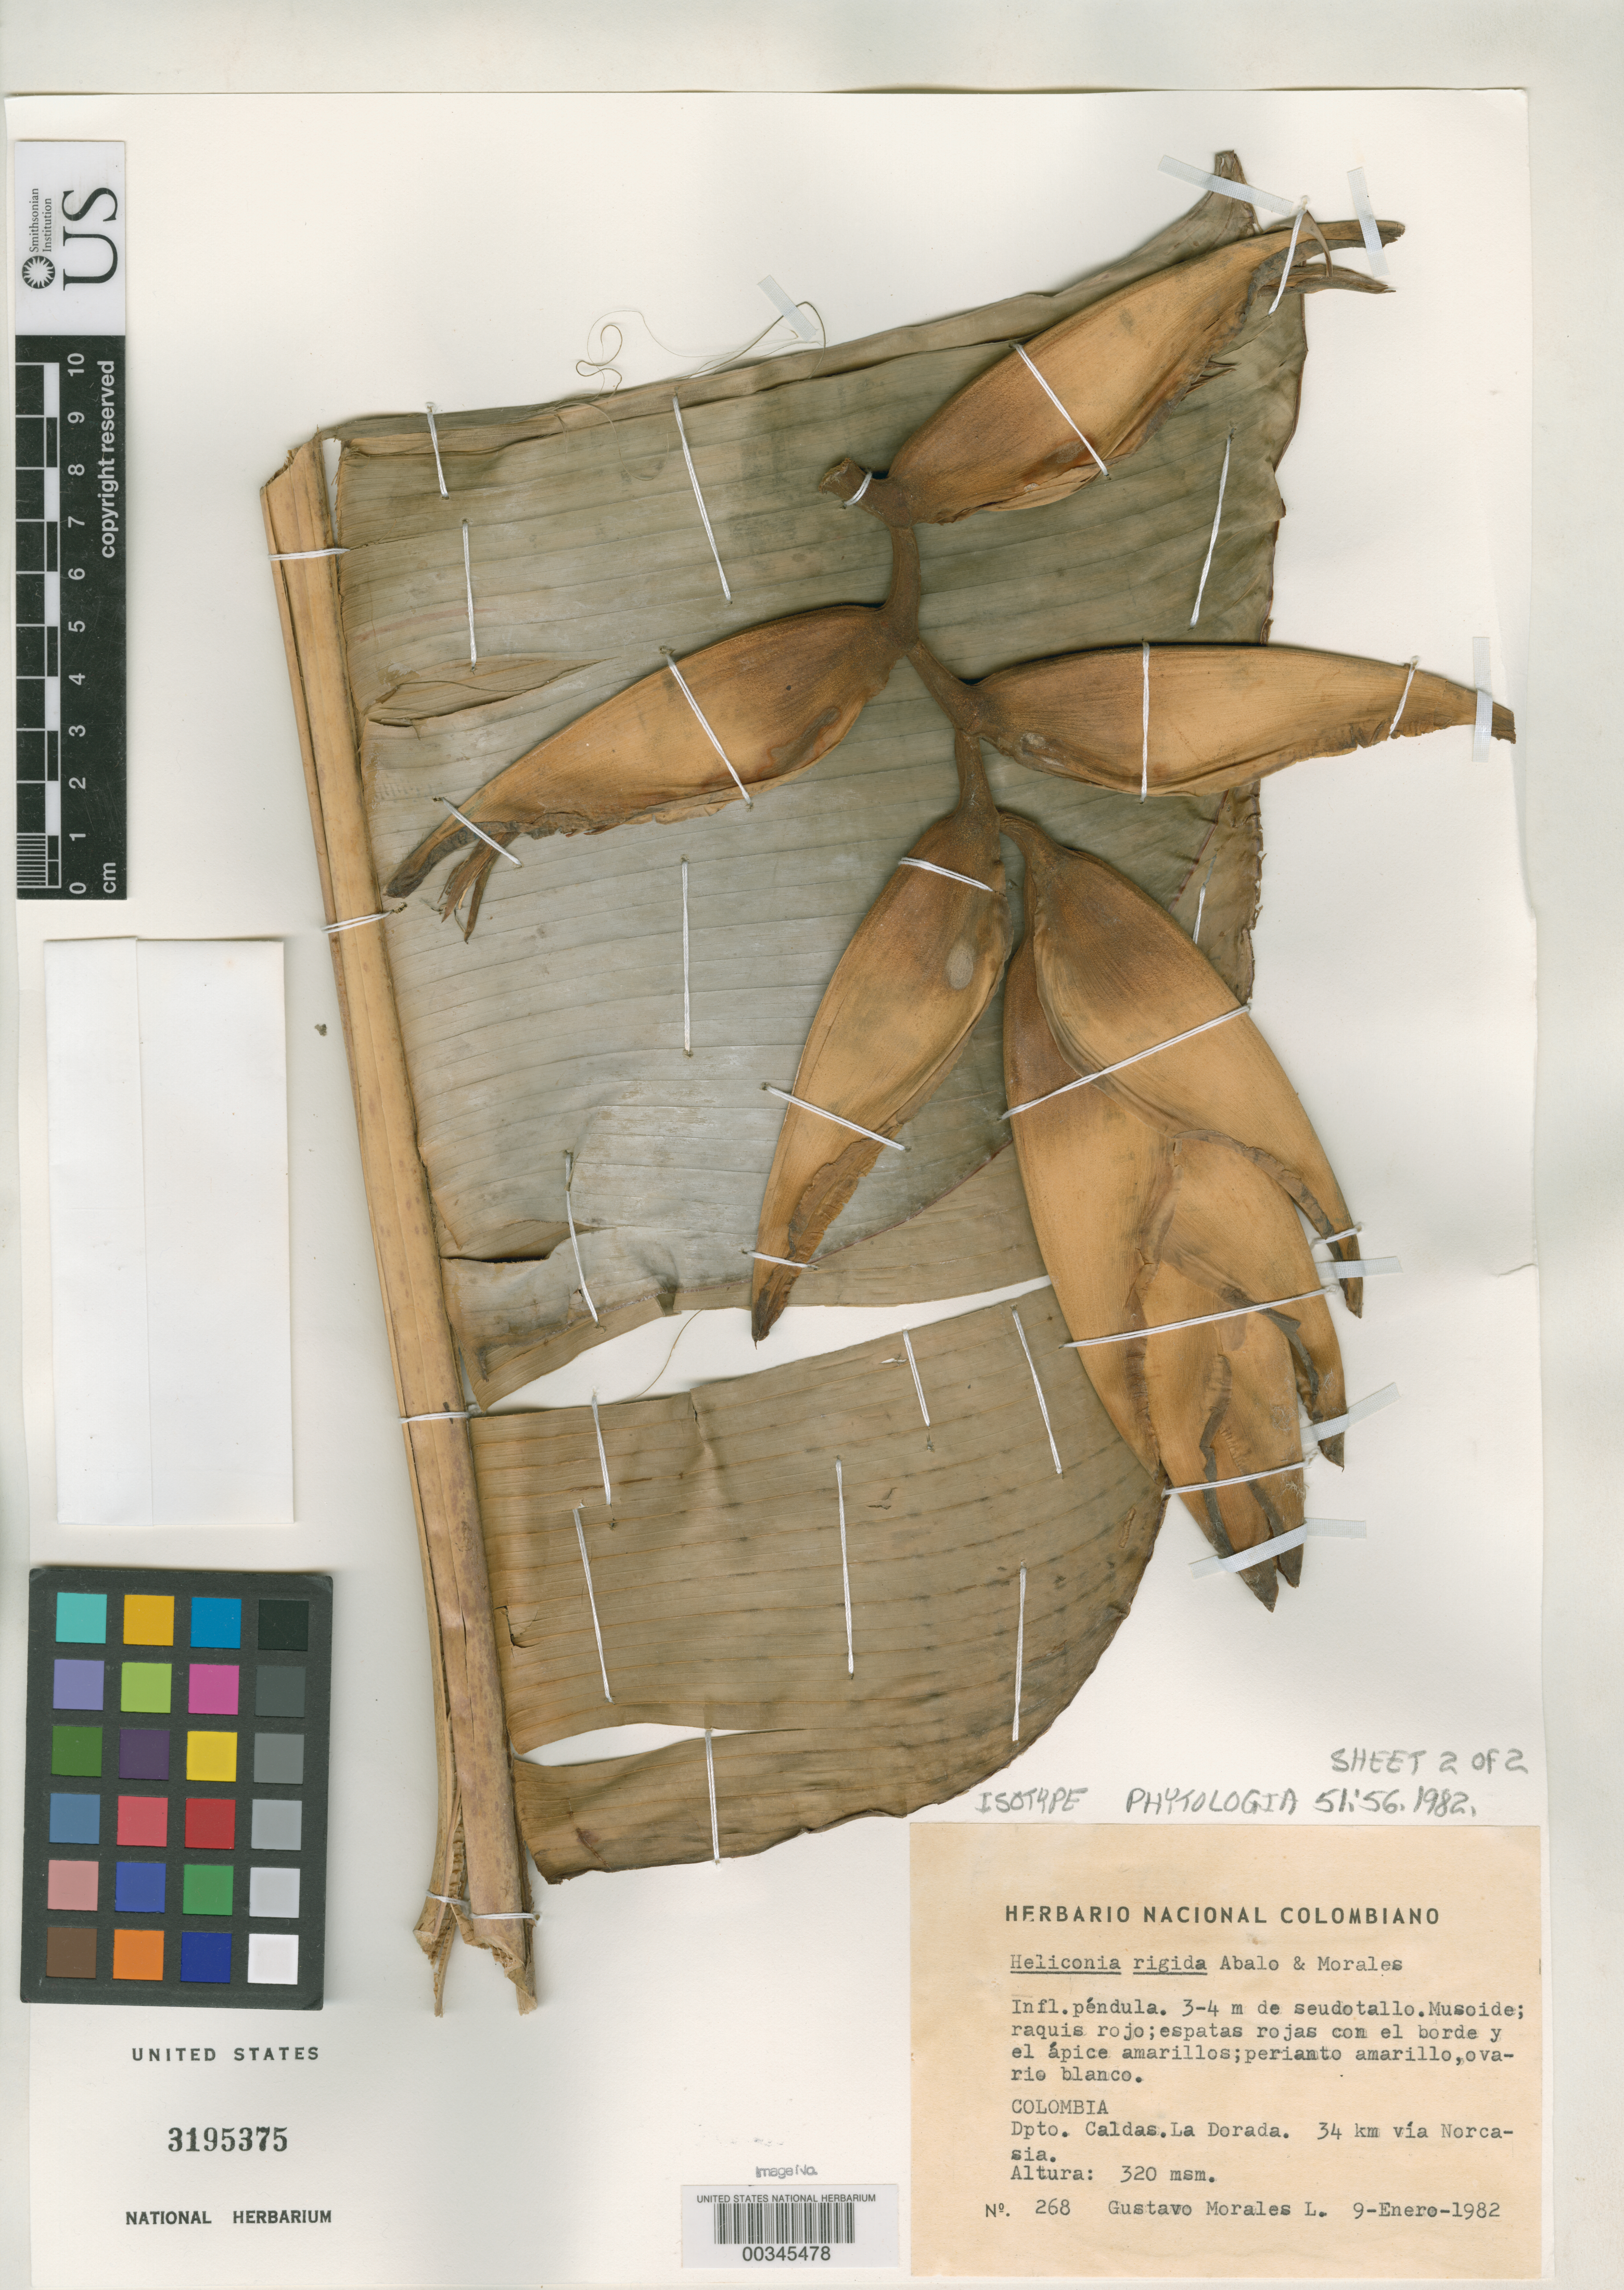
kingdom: Plantae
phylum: Tracheophyta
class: Liliopsida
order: Zingiberales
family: Heliconiaceae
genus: Heliconia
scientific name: Heliconia rigida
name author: Abalo & G. Morales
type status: Isotype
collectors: G. Morales L.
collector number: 268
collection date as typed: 09 Jan 1982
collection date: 1982-01-09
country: Colombia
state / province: Caldas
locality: La Dorada, 34 km via Norcasia.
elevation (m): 320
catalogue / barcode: US 3195375